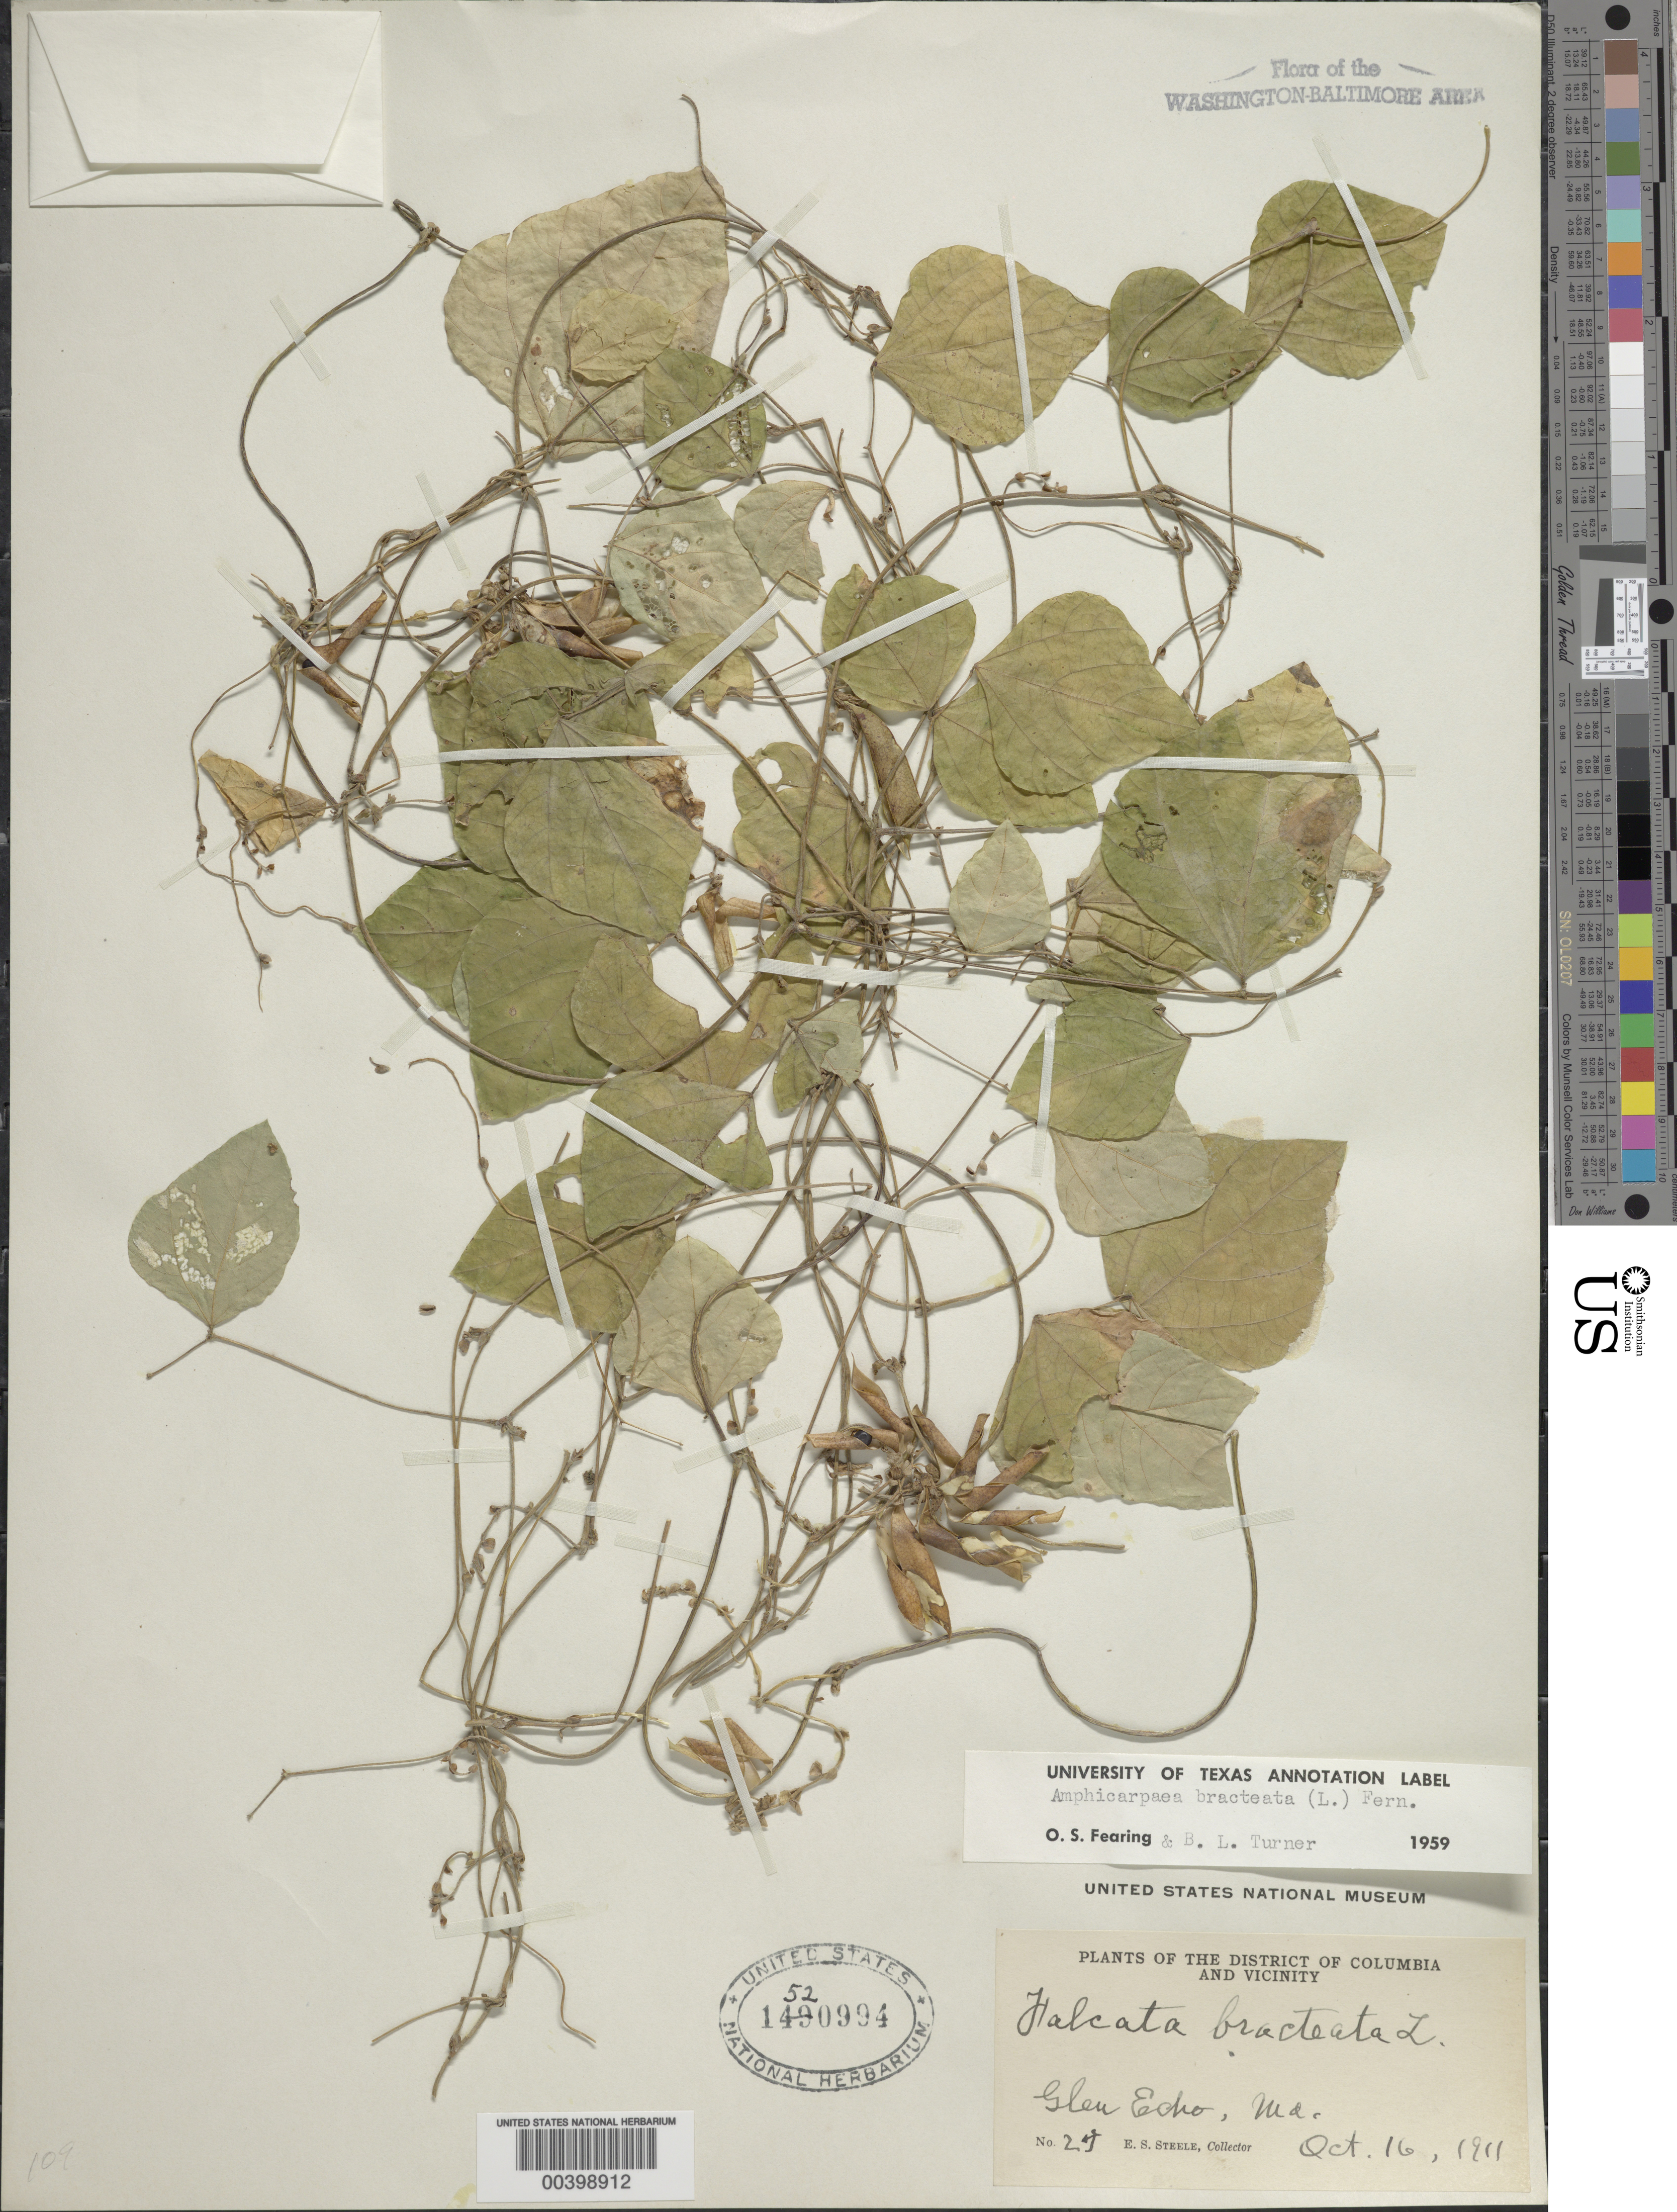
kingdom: Plantae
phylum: Tracheophyta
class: Magnoliopsida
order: Fabales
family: Fabaceae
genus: Amphicarpaea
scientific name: Amphicarpaea bracteata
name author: (L.) Fernald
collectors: E. Steele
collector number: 24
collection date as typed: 16 Oct 1911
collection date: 1911-10-16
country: United States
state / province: Maryland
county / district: Montgomery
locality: Glen Echo C. & O. Canal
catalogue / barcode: US 1520994